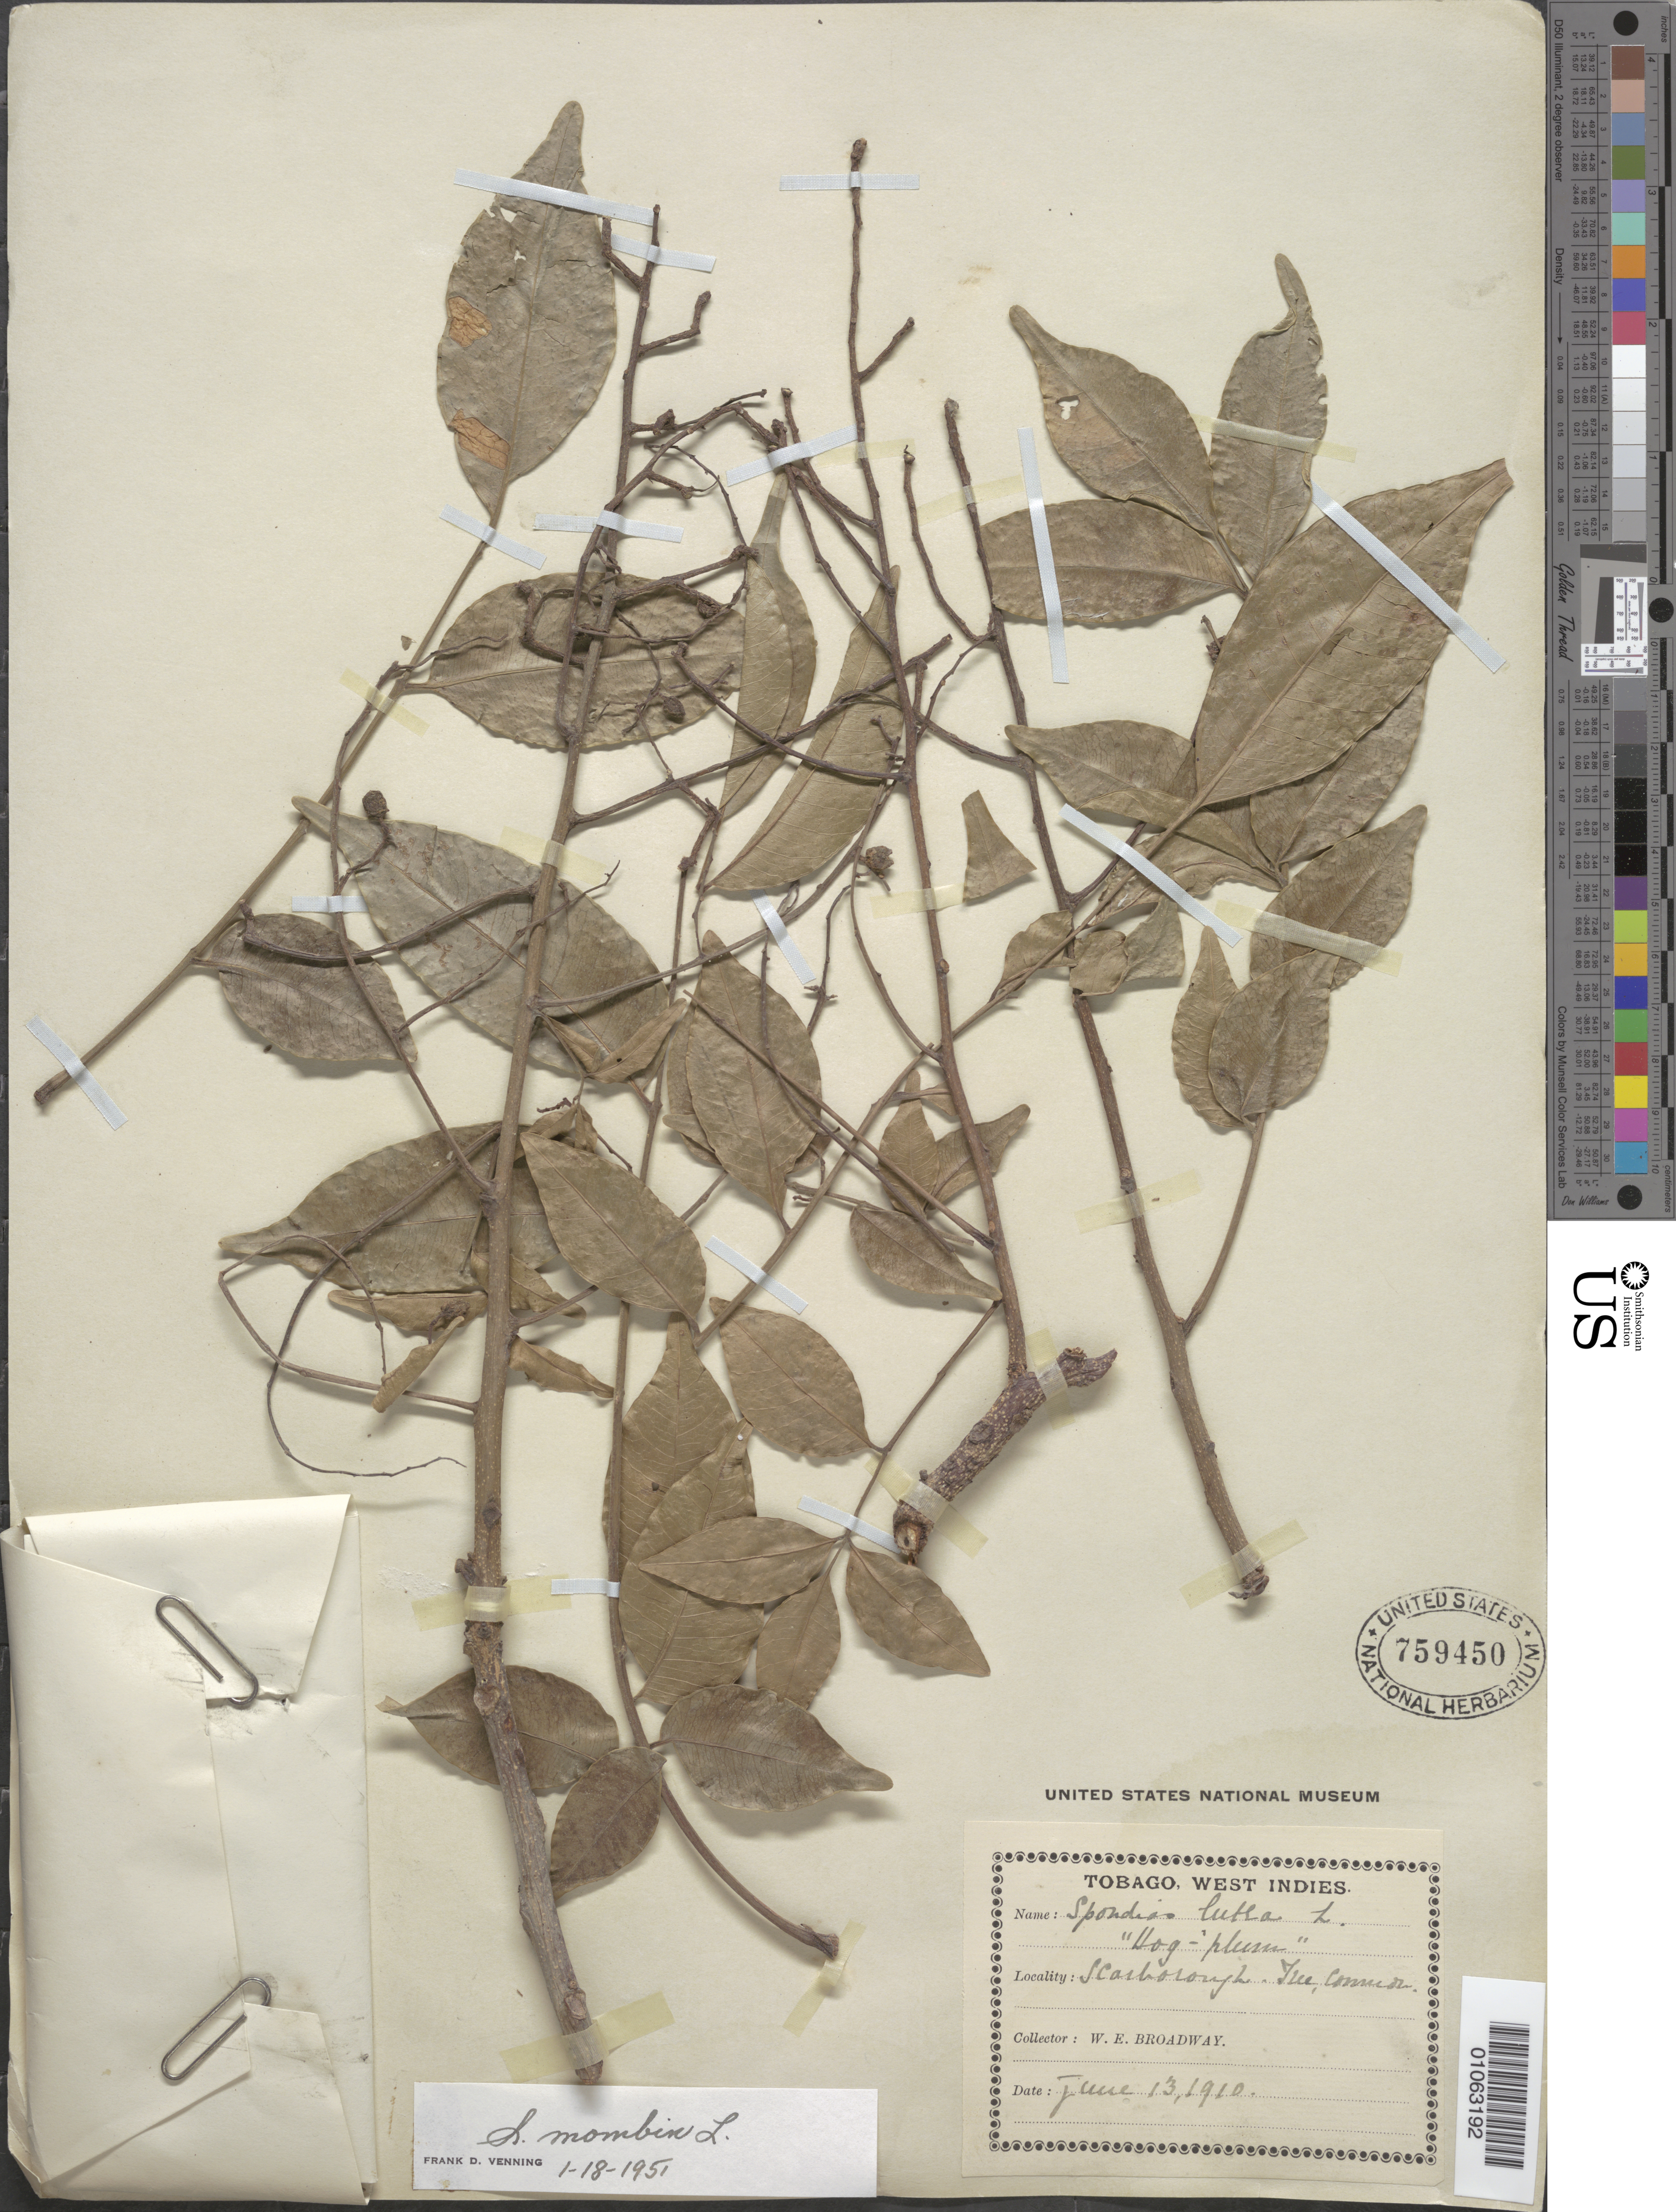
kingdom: Plantae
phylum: Tracheophyta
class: Magnoliopsida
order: Sapindales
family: Anacardiaceae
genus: Spondias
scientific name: Spondias mombin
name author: L.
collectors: W. E. Broadway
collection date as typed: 13 Jun 1910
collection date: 1910-06-13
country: Trinidad and Tobago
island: Tobago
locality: Scarborough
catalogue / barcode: US 759450